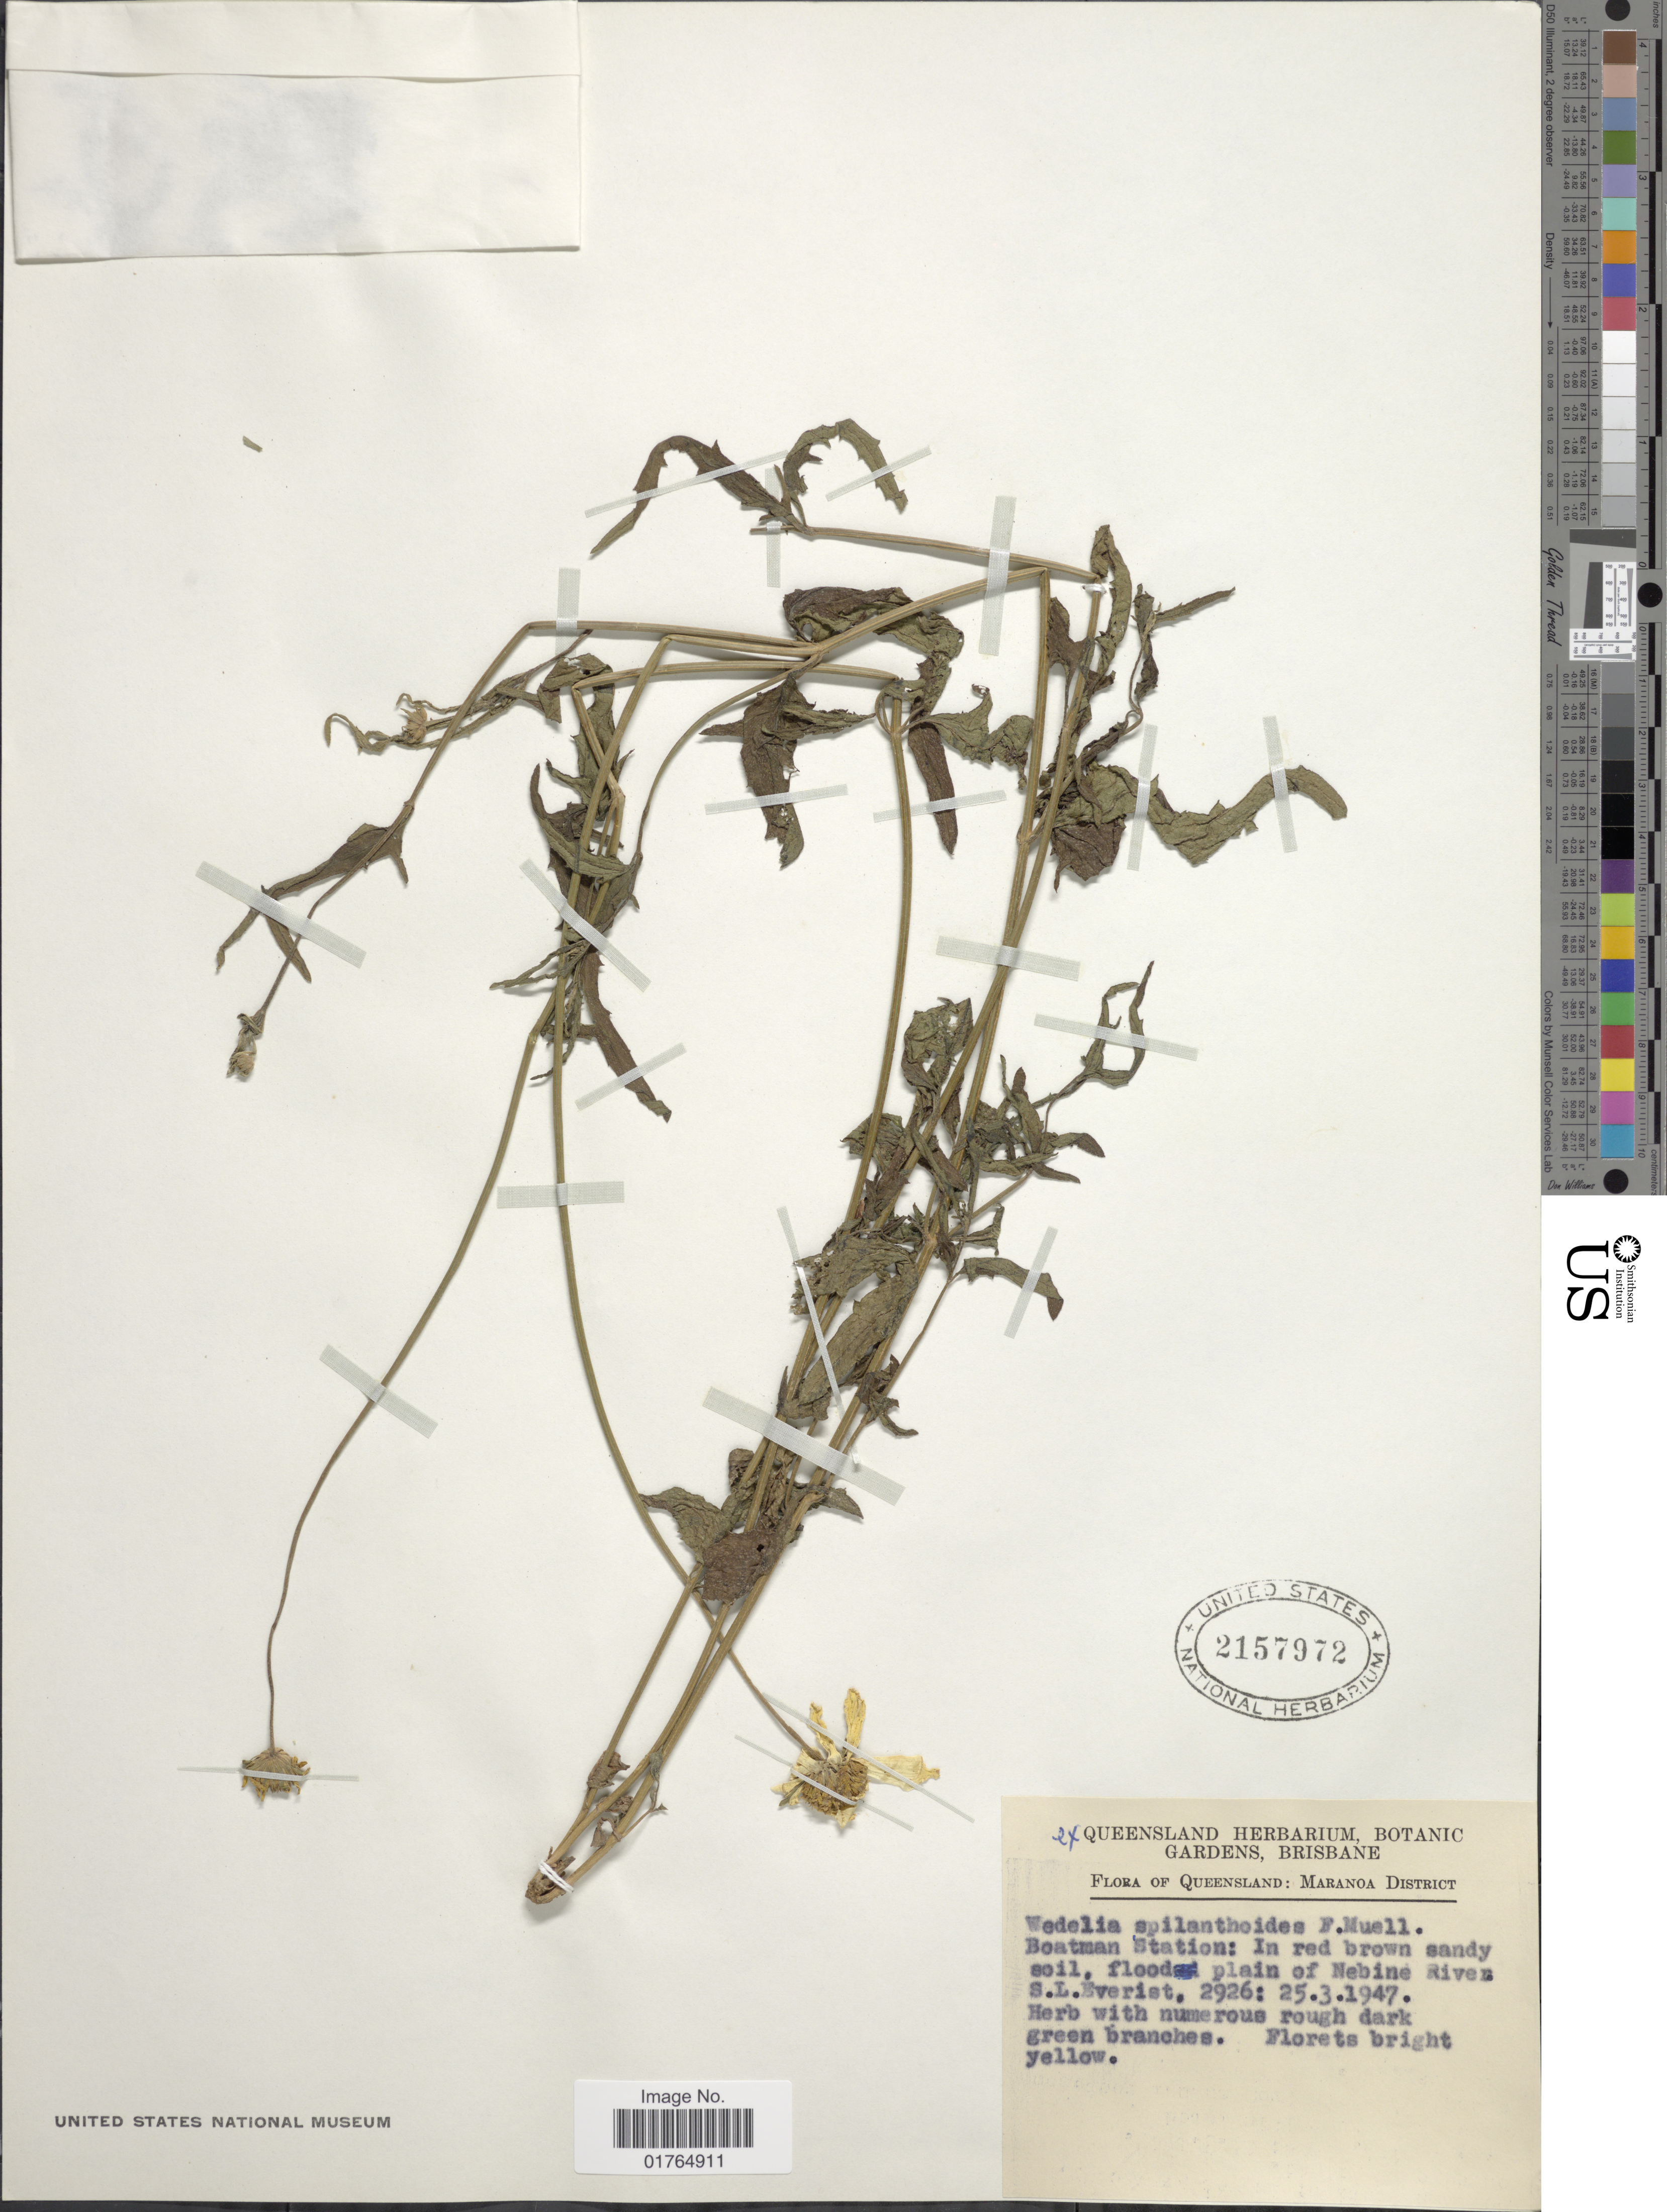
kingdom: Plantae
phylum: Tracheophyta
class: Magnoliopsida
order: Asterales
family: Asteraceae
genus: Wedelia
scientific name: Wedelia spilanthoides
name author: F. Muell.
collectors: S. Everist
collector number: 2926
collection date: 1947-03-25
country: Australia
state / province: Queensland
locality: Maranoa District, plain of Nebine River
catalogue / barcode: US 2157972